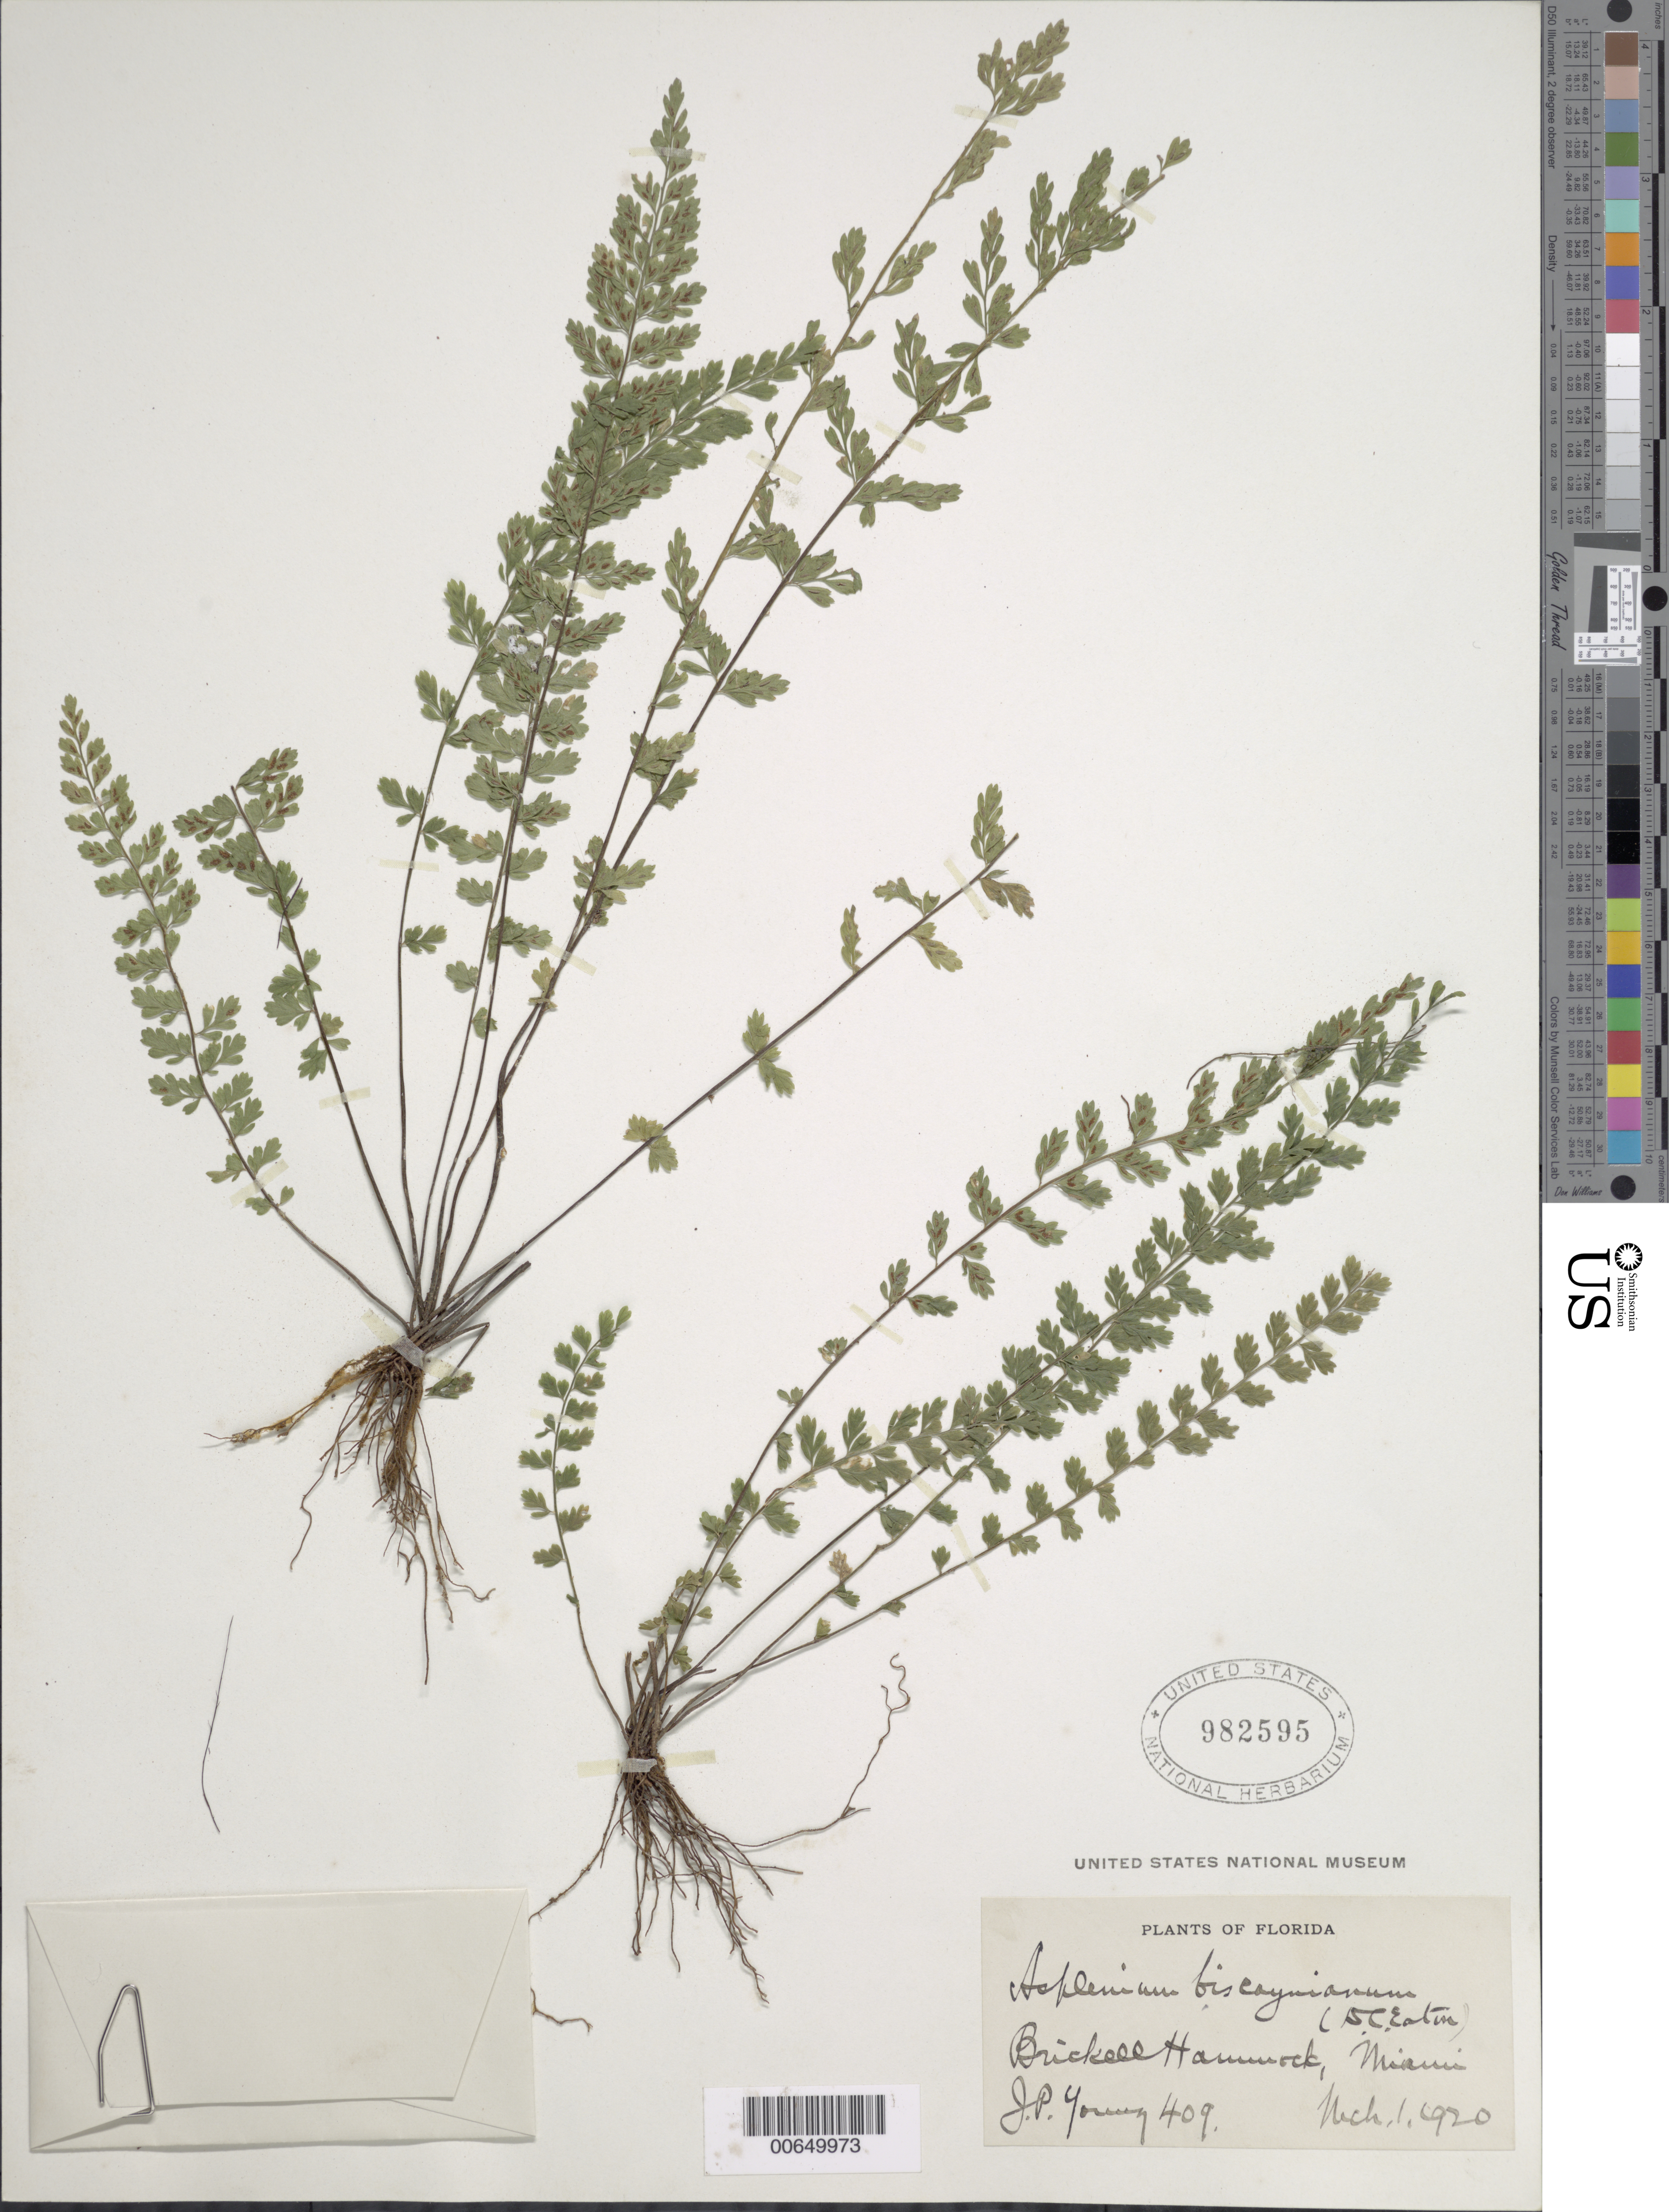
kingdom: Plantae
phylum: Tracheophyta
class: Polypodiopsida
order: Polypodiales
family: Aspleniaceae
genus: Asplenium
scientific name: Asplenium biscayneanum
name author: A.A. Eaton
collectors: J. P. Young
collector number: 409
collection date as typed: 01 Mar 1920 or 03 Jan 1920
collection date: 1920-01-03 or 1920-03-01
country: United States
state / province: Florida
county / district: Dade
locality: Brickell Hammock. Miami.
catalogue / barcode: US 982595